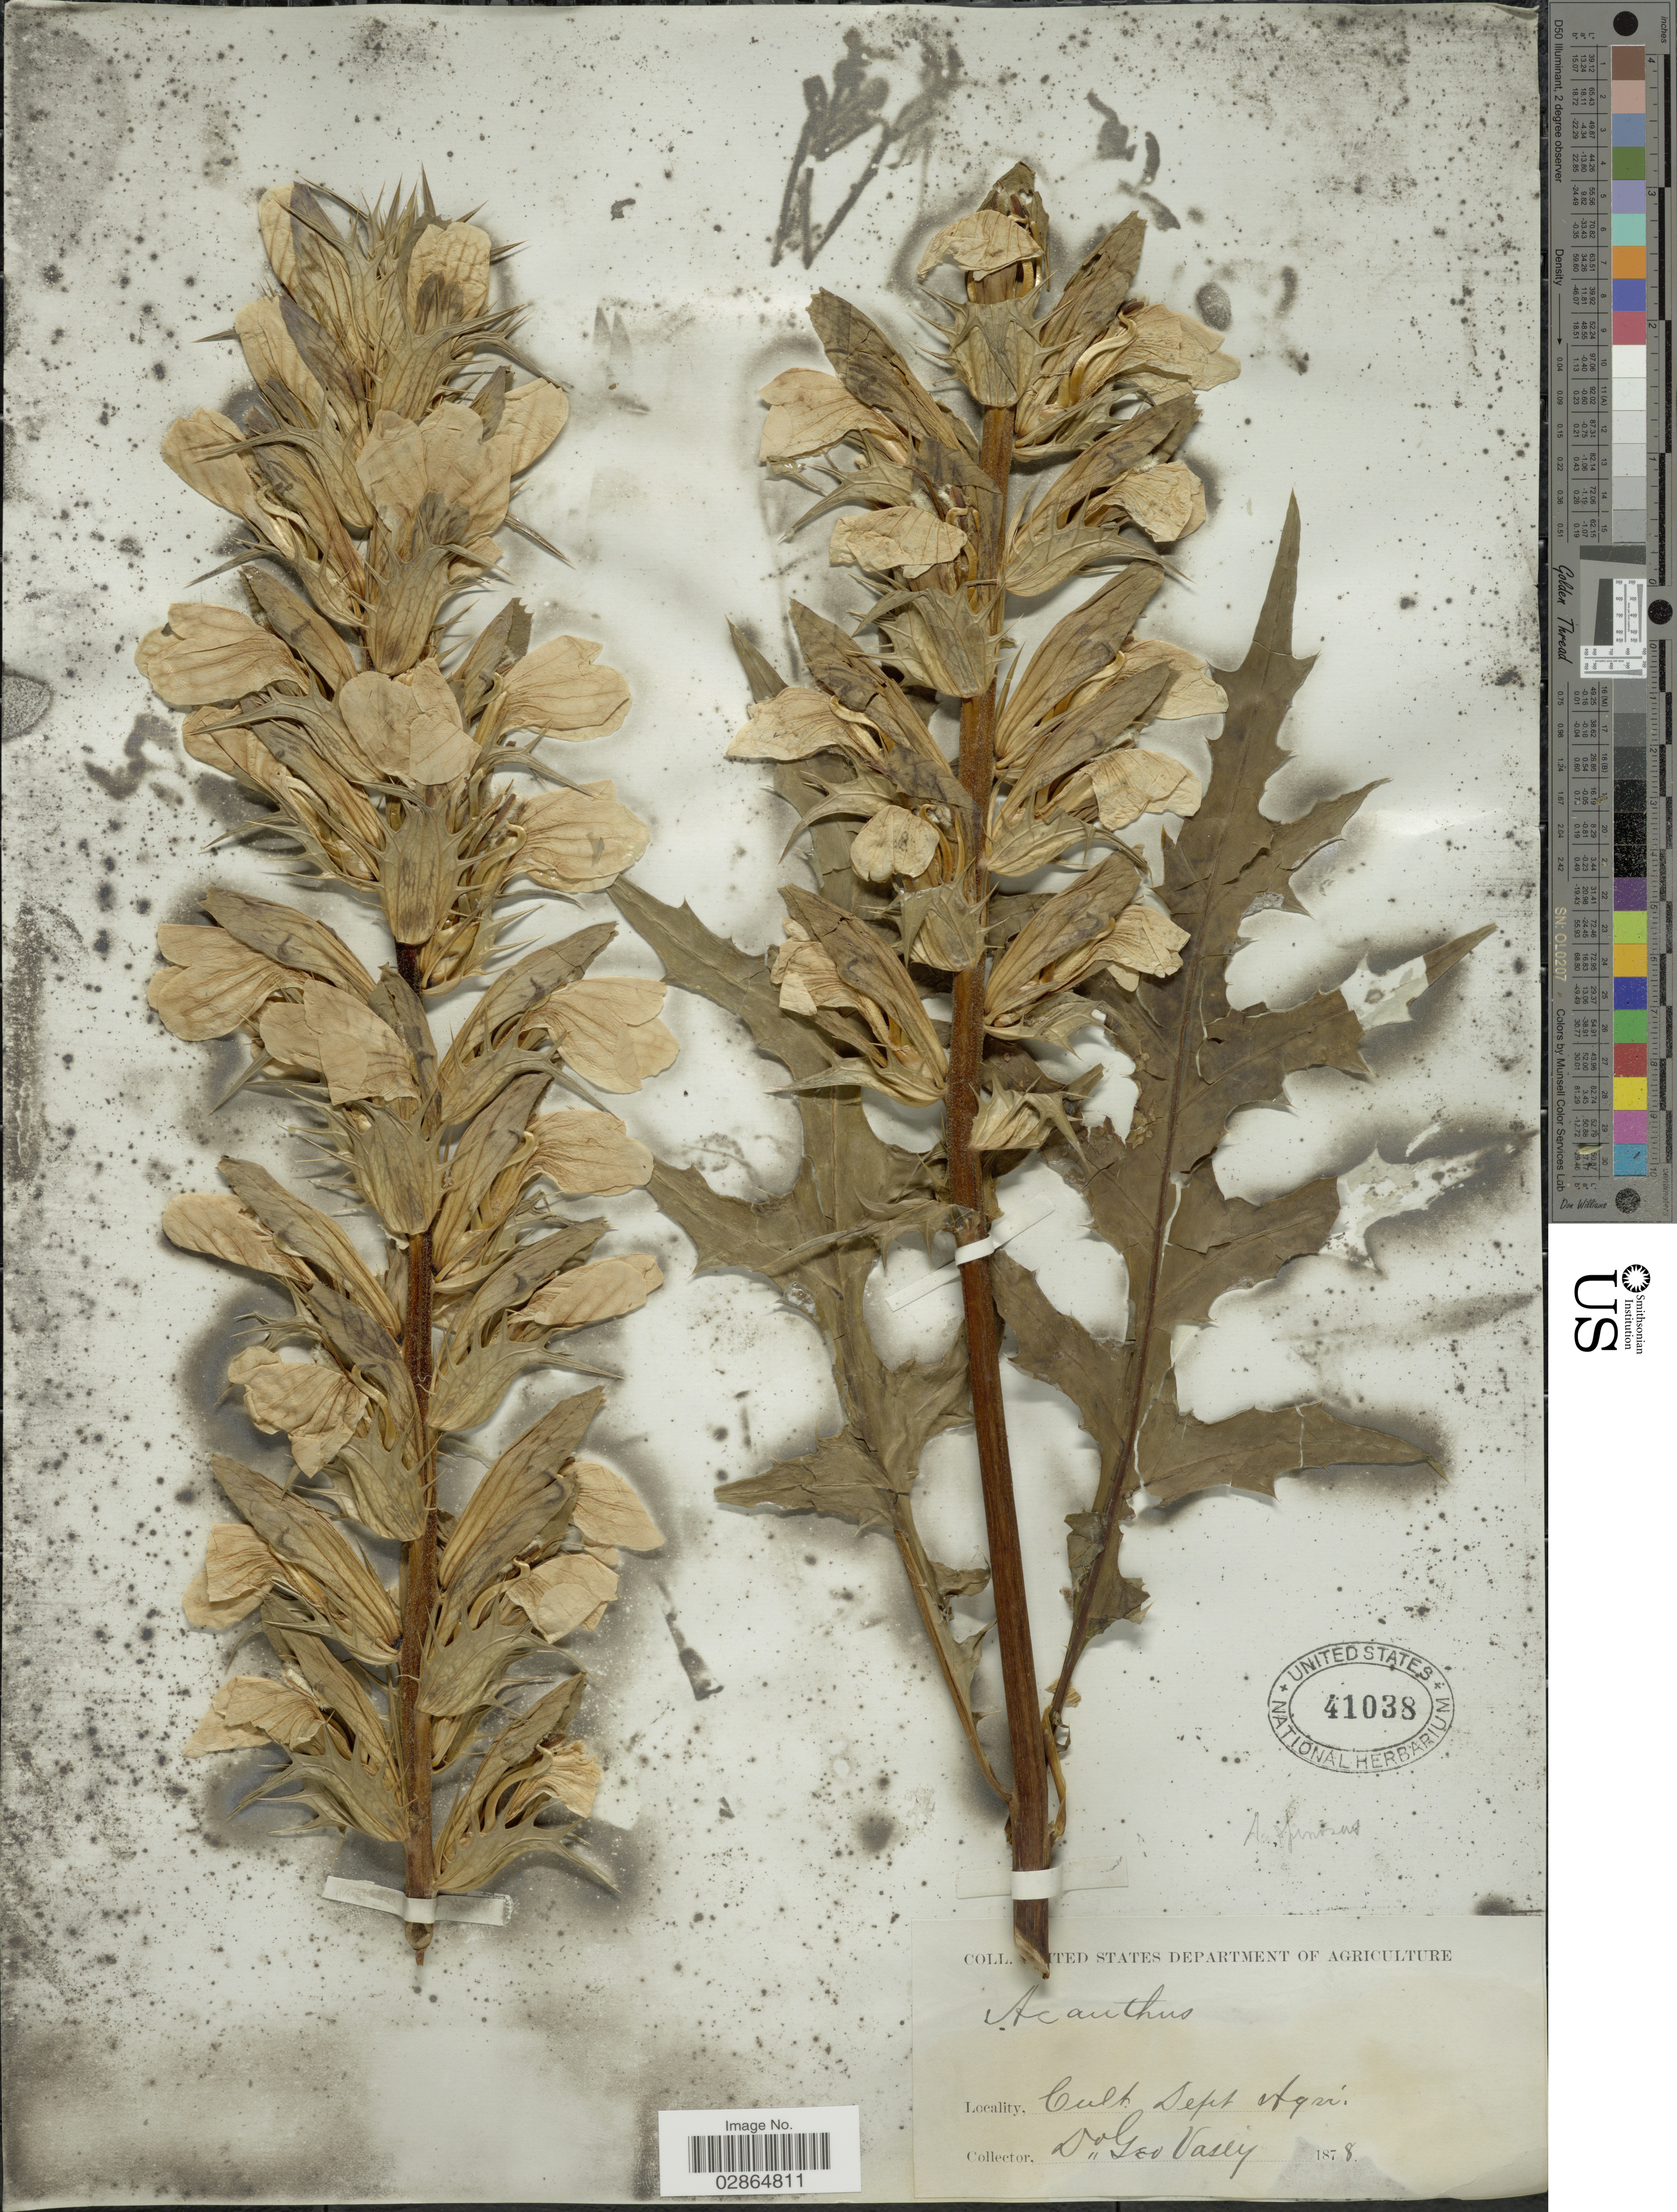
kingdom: Plantae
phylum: Tracheophyta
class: Magnoliopsida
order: Lamiales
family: Acanthaceae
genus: Acanthus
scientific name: Acanthus mollis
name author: L.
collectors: G. Vasey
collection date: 1878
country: United States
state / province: District of Columbia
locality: Cult. Dept. Agri.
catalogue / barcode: US 41038